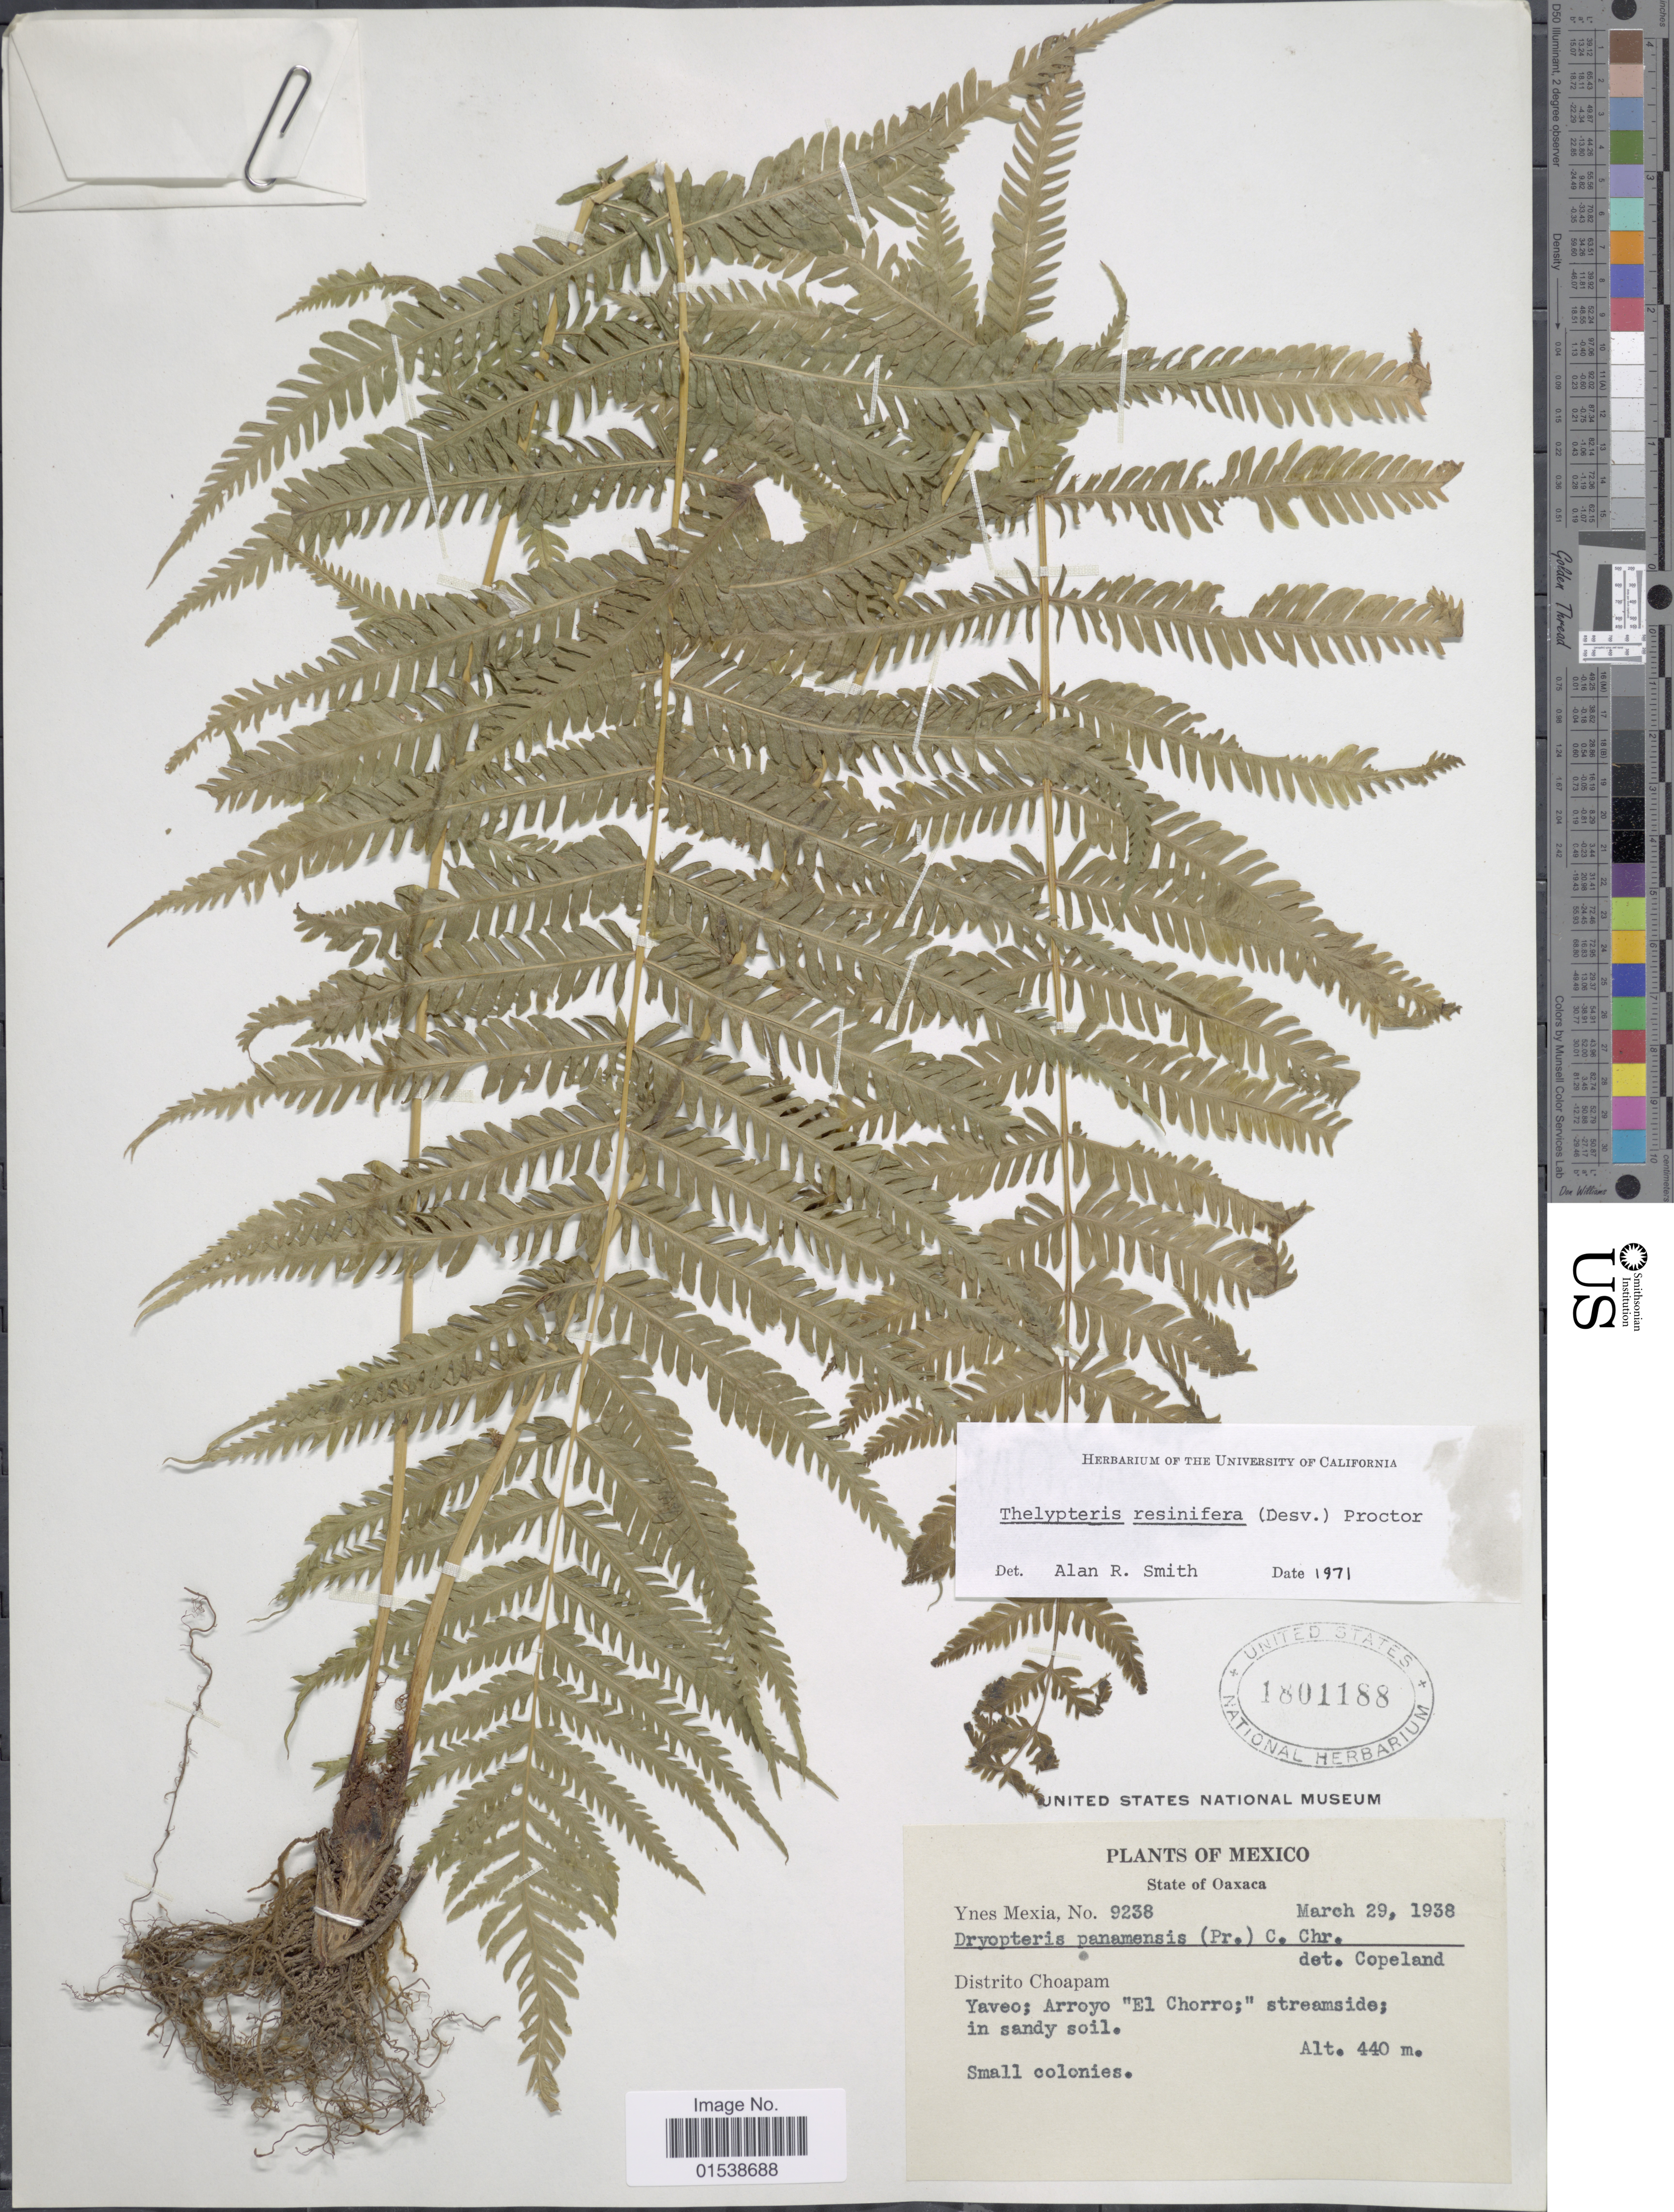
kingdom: Plantae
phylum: Tracheophyta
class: Polypodiopsida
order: Polypodiales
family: Thelypteridaceae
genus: Amauropelta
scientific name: Amauropelta resinifera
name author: (Desv.) Pic. Serm.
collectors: Y. Mexia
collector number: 9238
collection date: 1938-03-29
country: Mexico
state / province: Oaxaca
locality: State of Oaxaca, Distrito Choapam, Yaveo; Arroyo El Chorro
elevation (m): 440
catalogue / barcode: US 1801188